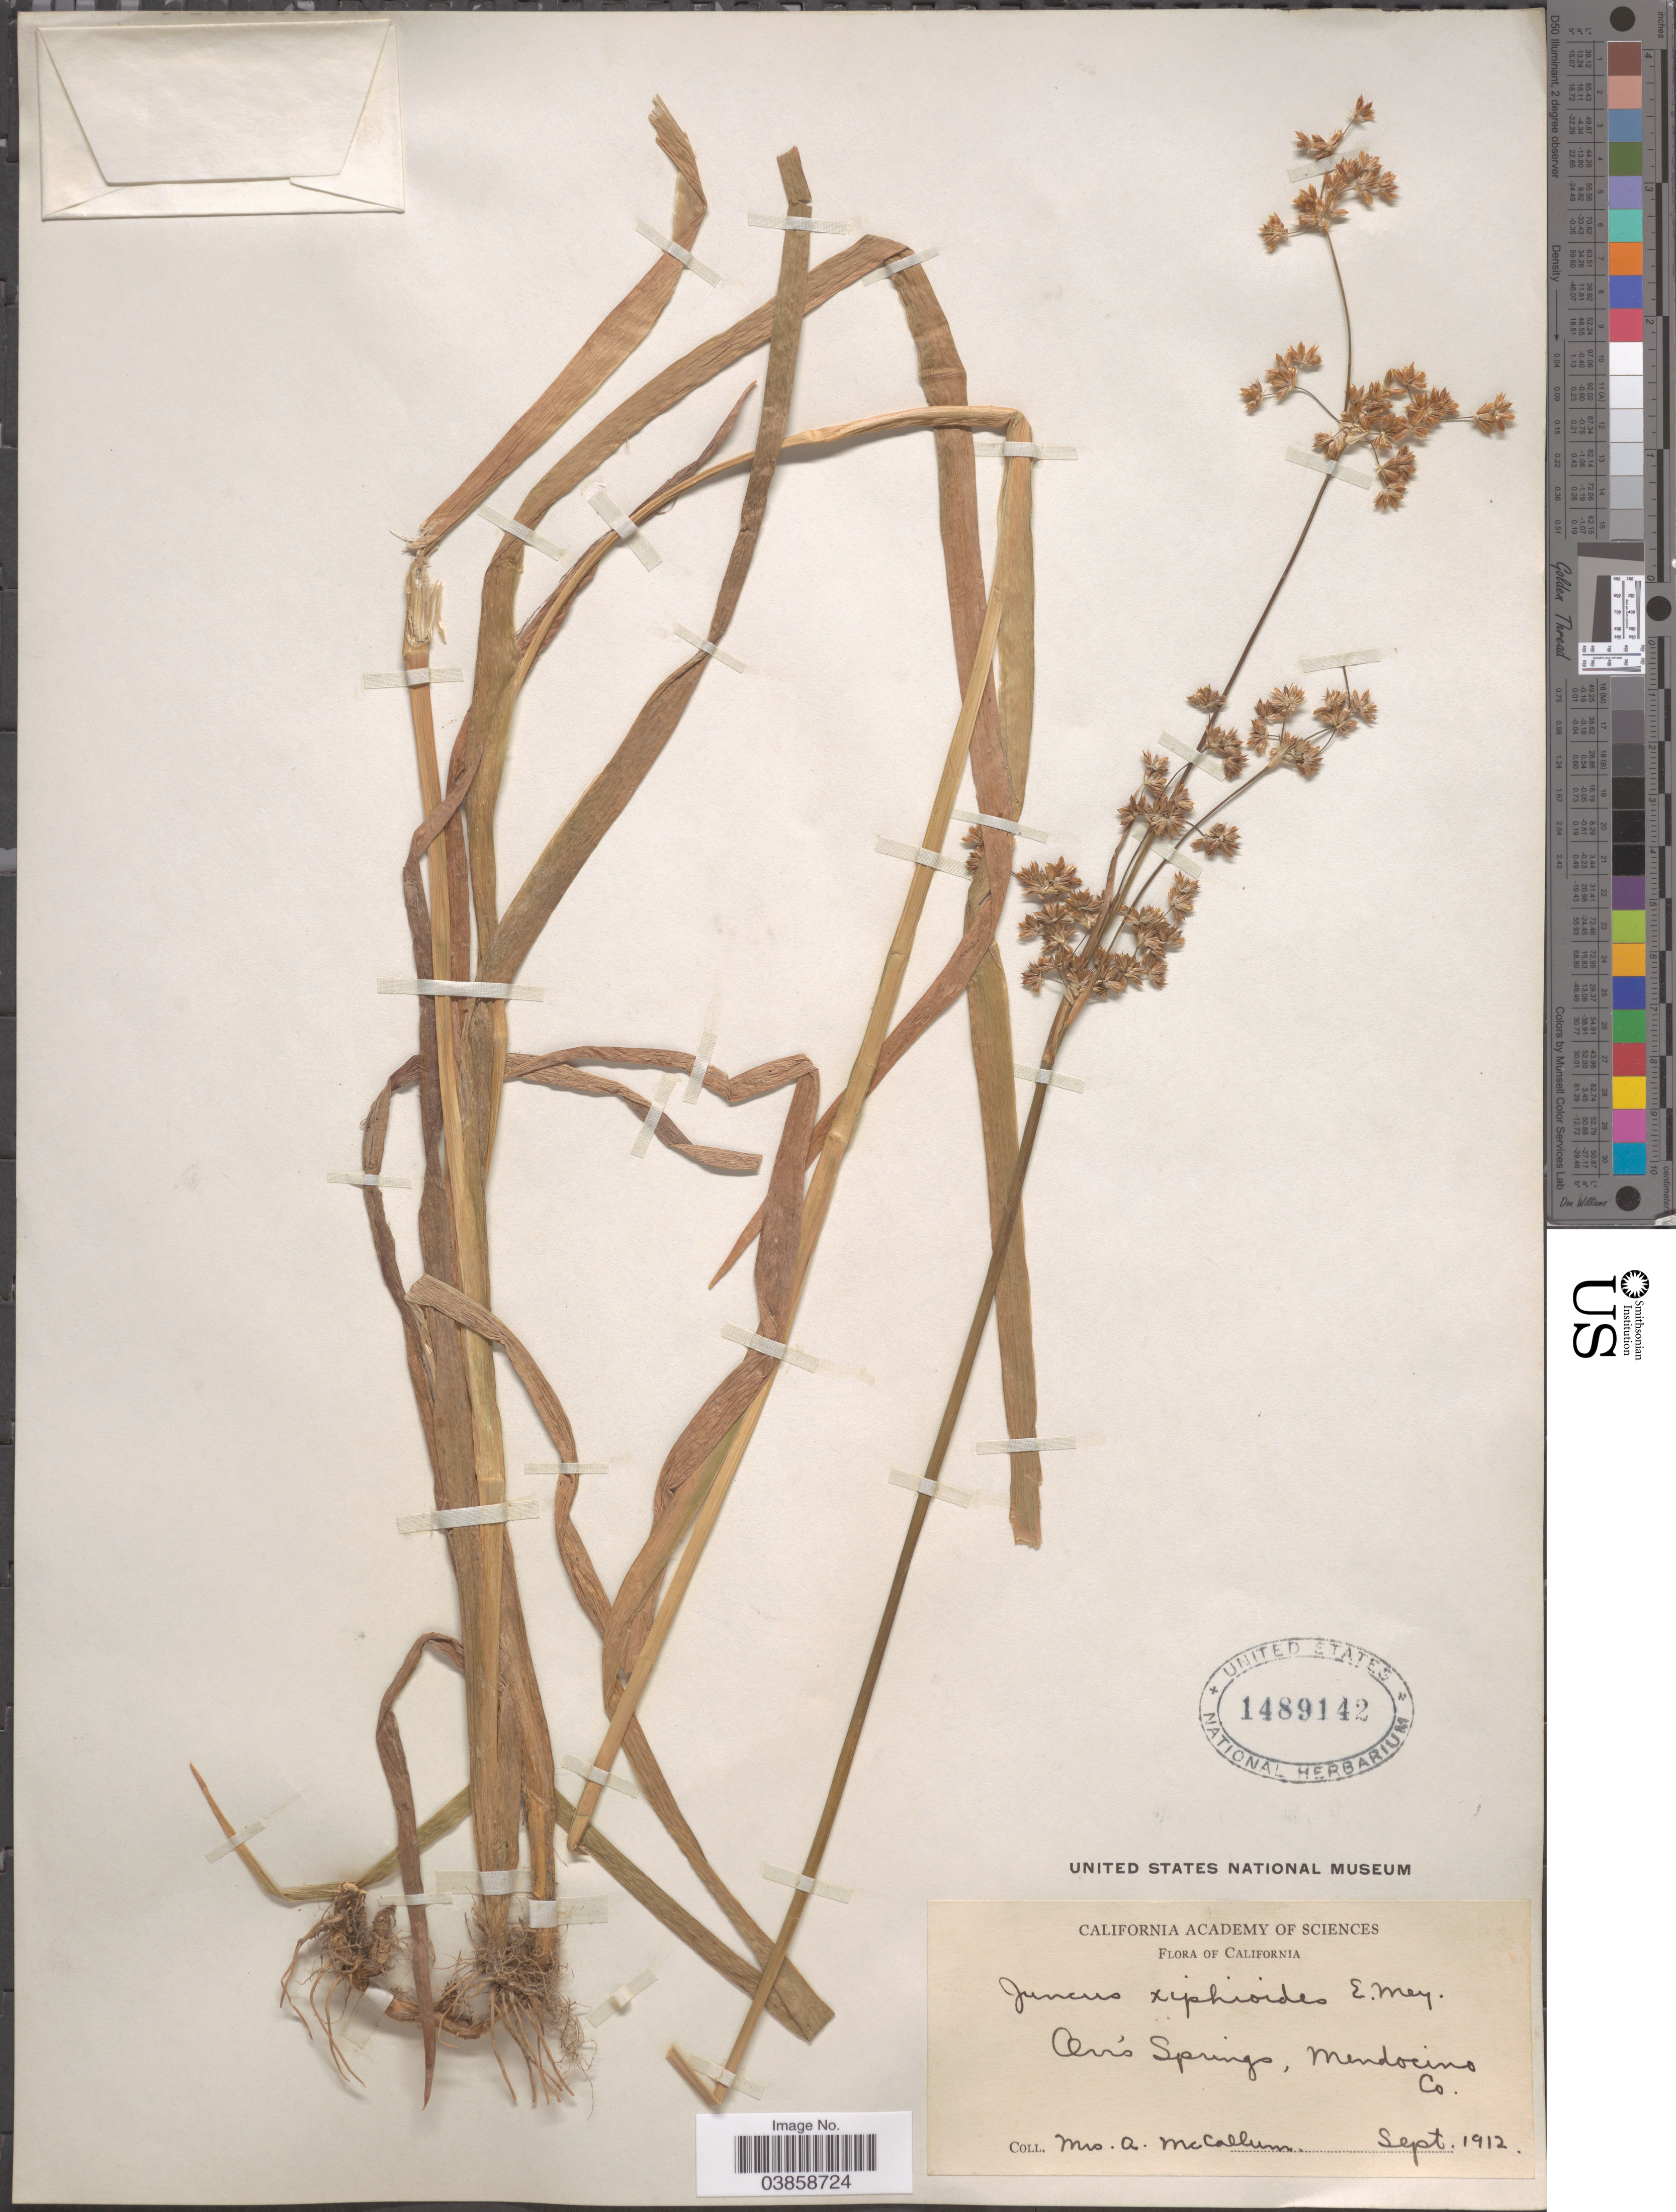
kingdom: Plantae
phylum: Tracheophyta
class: Liliopsida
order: Poales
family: Juncaceae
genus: Juncus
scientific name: Juncus xiphioides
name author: E. Mey.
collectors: A. McCallum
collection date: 1912-09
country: United States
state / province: California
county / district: Mendocino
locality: Orr's Springs, Mendocino Co.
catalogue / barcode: US 1489142